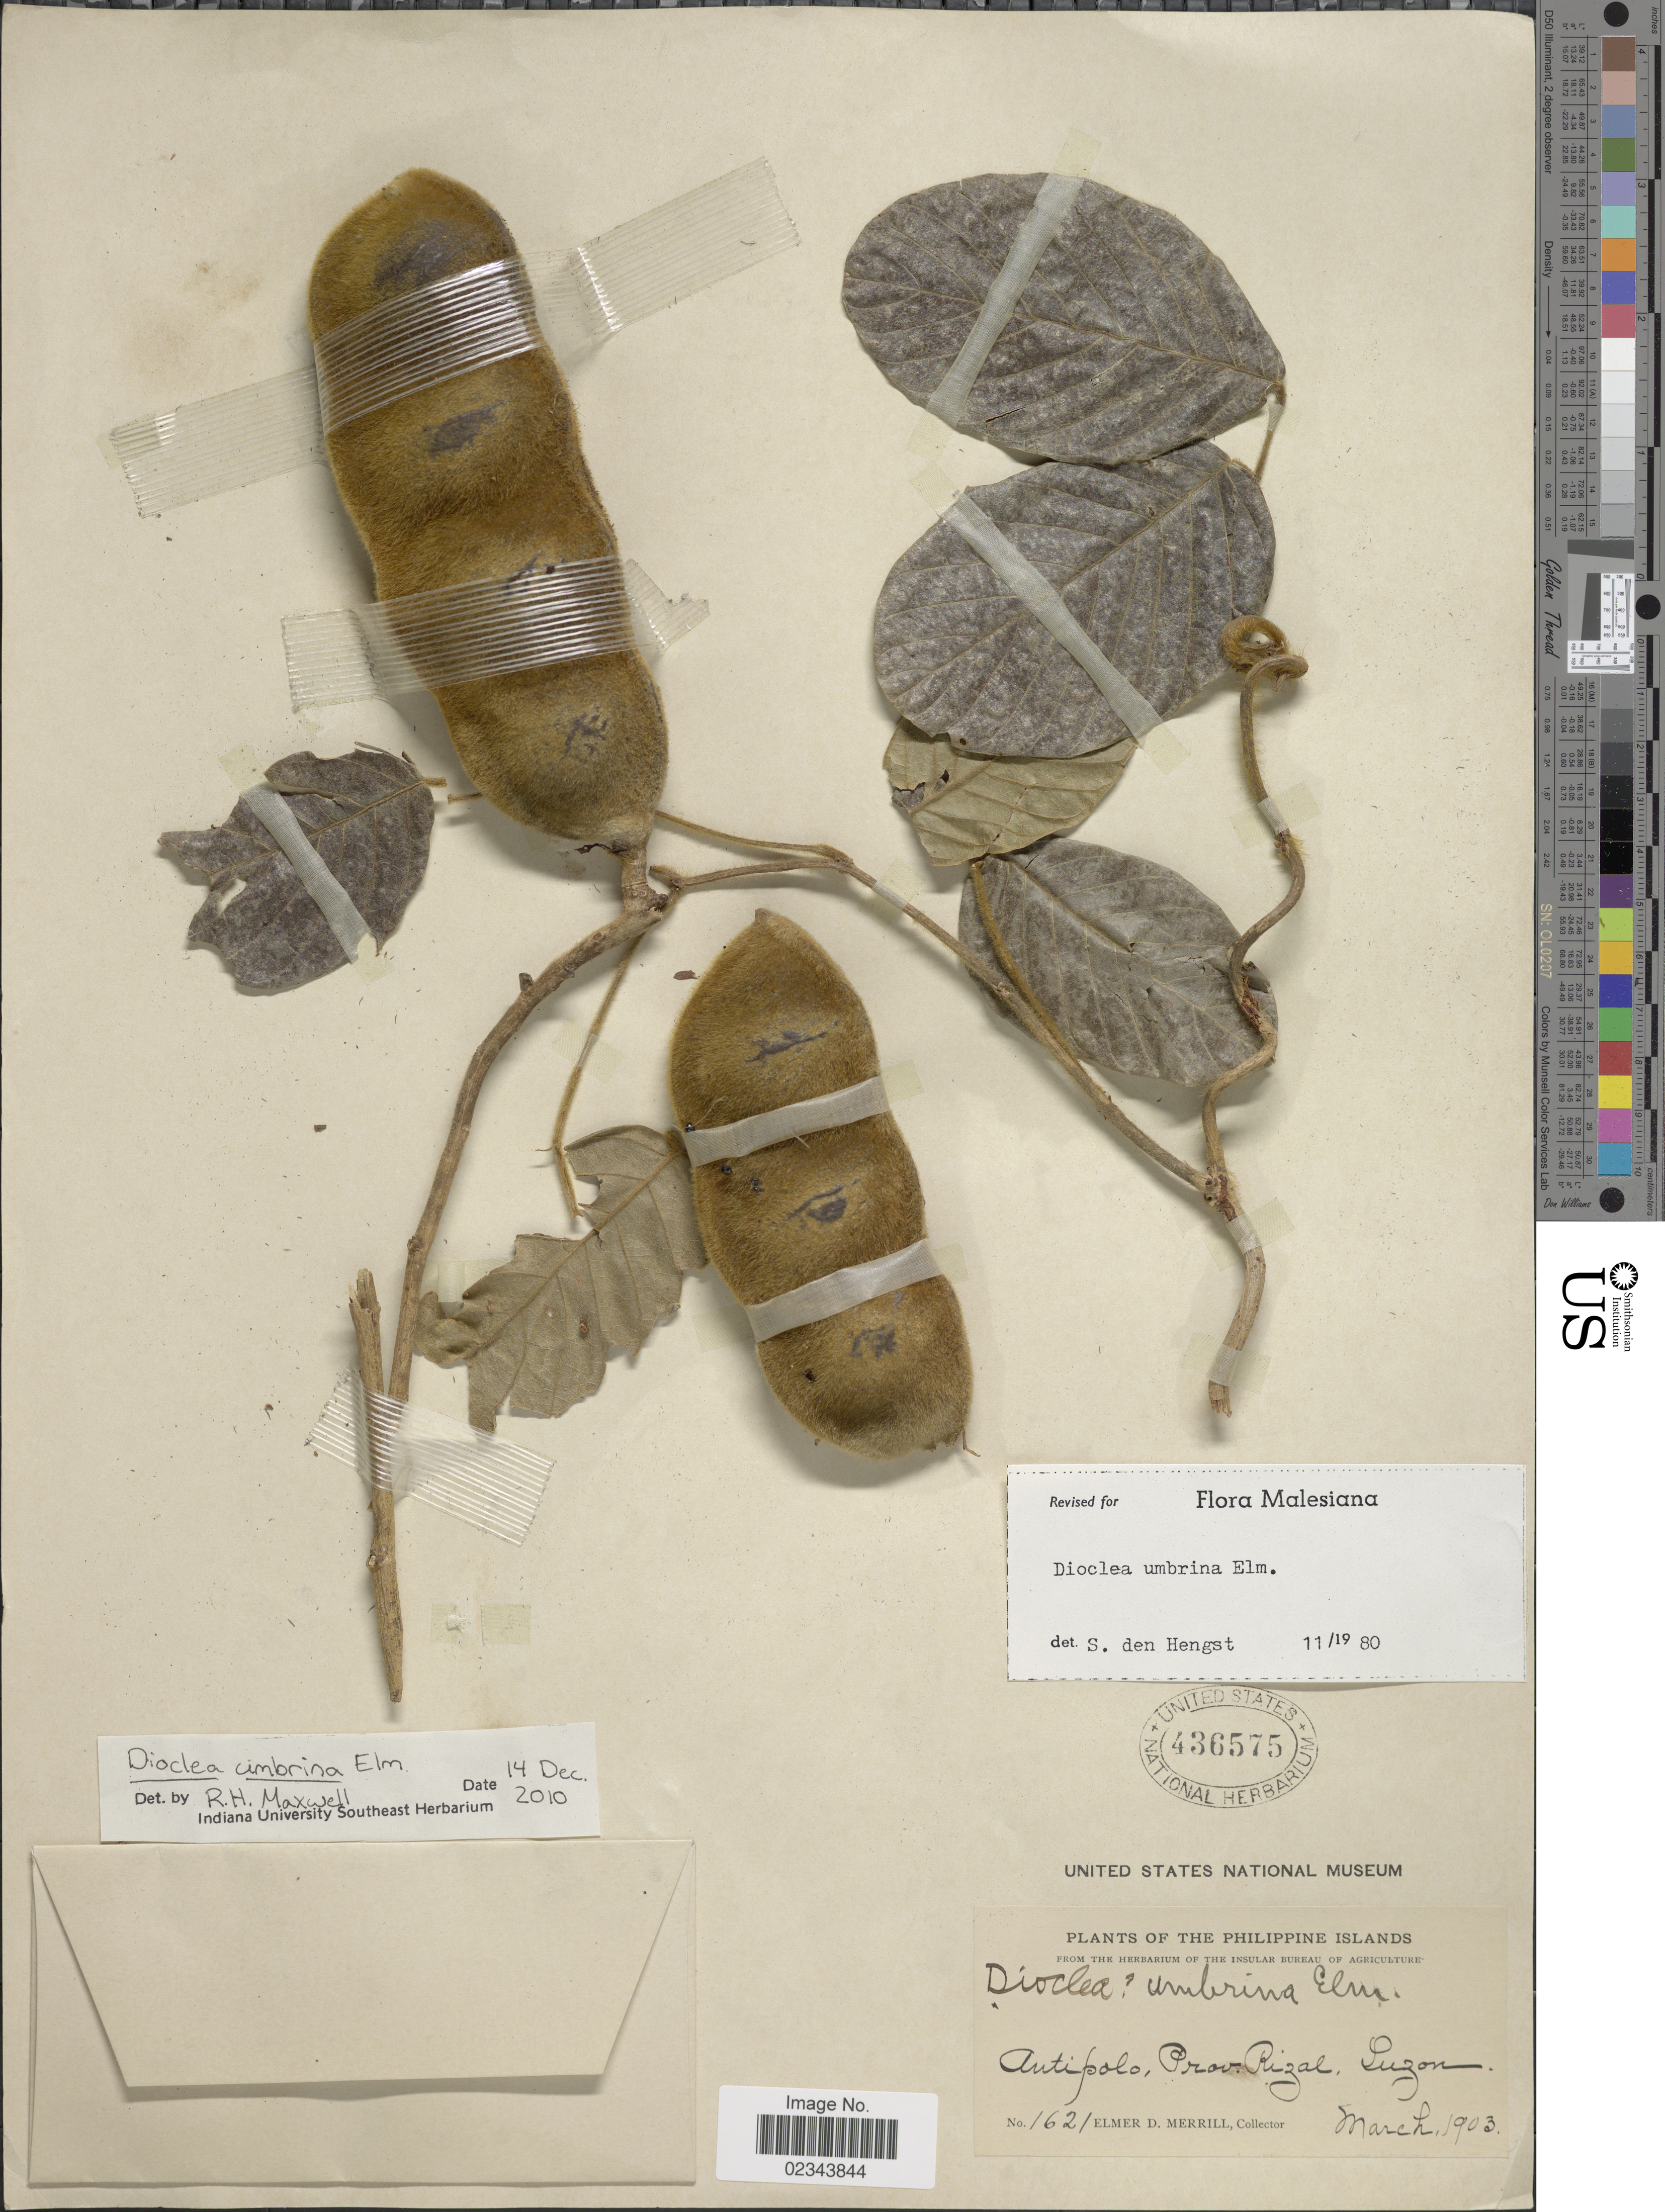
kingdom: Plantae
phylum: Tracheophyta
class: Magnoliopsida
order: Fabales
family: Fabaceae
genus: Macropsychanthus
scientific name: Macropsychanthus umbrinus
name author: (Elmer) L.P. Queiroz & Snak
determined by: Strong, Mark T., (BOT), Smithsonian Institution - National Museum of Natural History (UNITED STATES)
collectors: E. D. Merrill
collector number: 1621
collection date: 1903-03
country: Philippines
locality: Antipolo, Prov. Rizal, Luzon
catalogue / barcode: US 436575